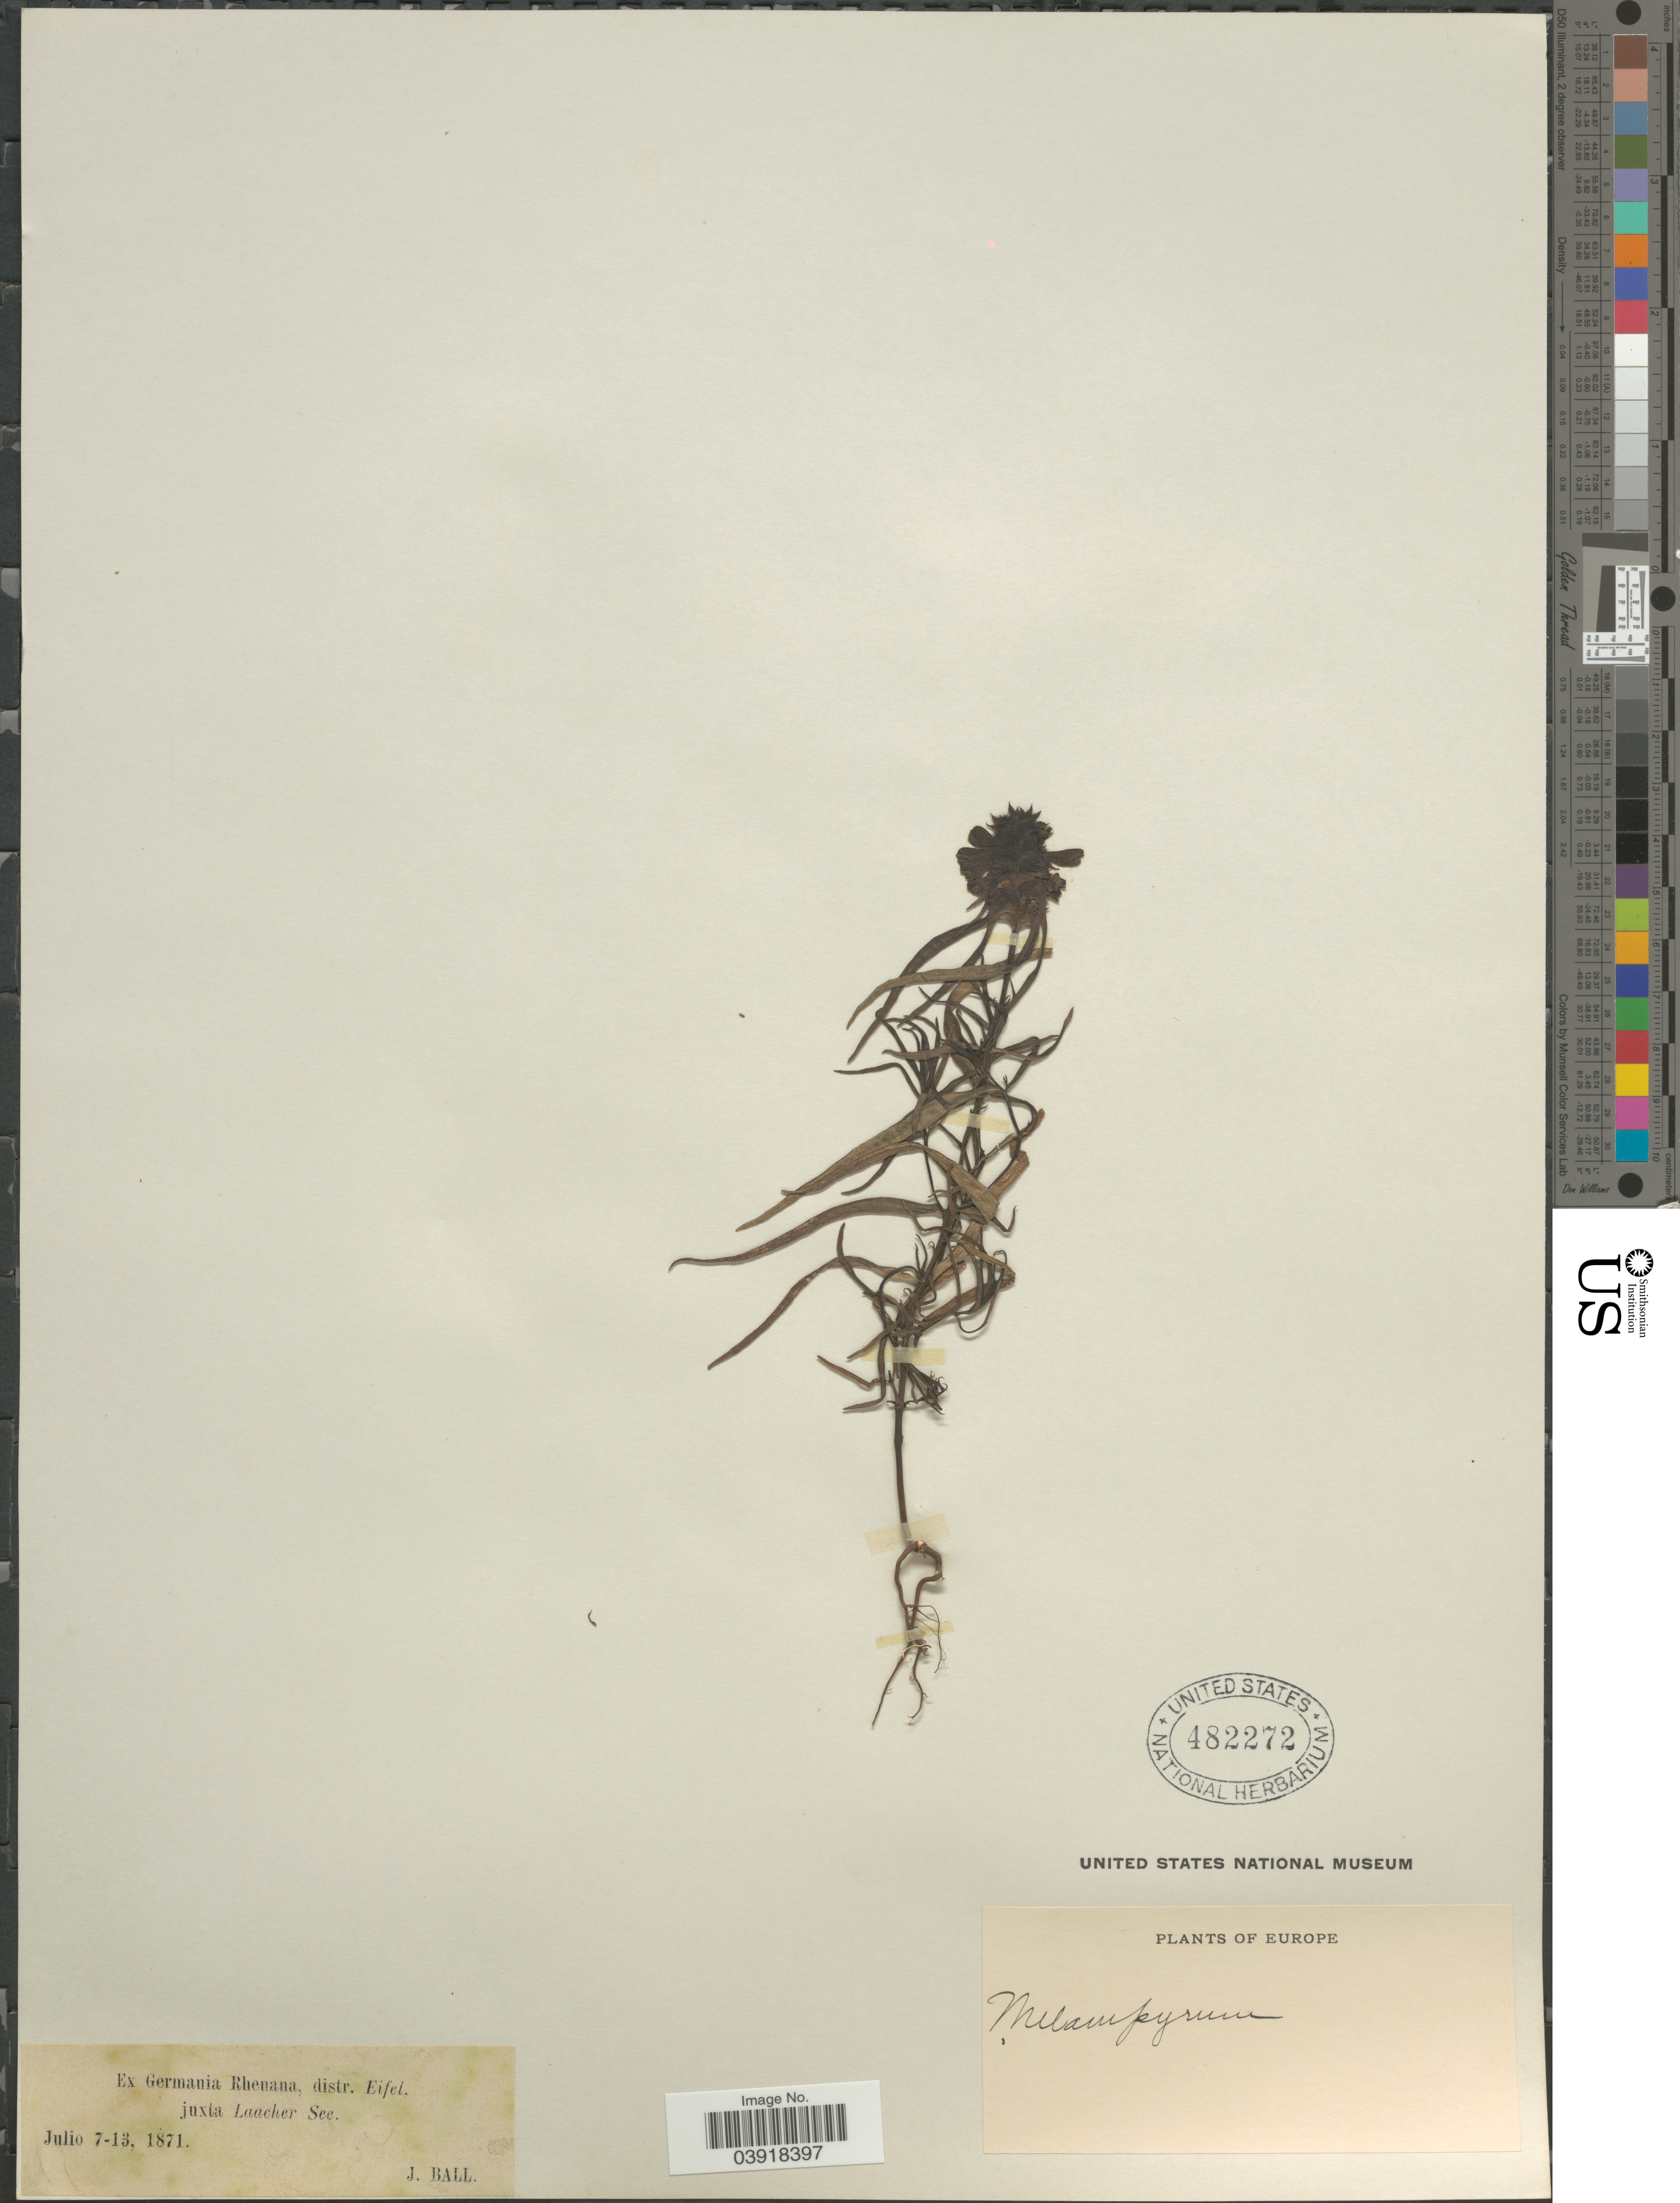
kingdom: Plantae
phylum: Tracheophyta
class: Magnoliopsida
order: Lamiales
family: Orobanchaceae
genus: Melampyrum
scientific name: Melampyrum sp.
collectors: J. Ball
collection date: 1871-07-07/1871-07-13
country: Germany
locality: Ex Germania Rhenana, distr. Eifel, juxta Laacher See.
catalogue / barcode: US 482272